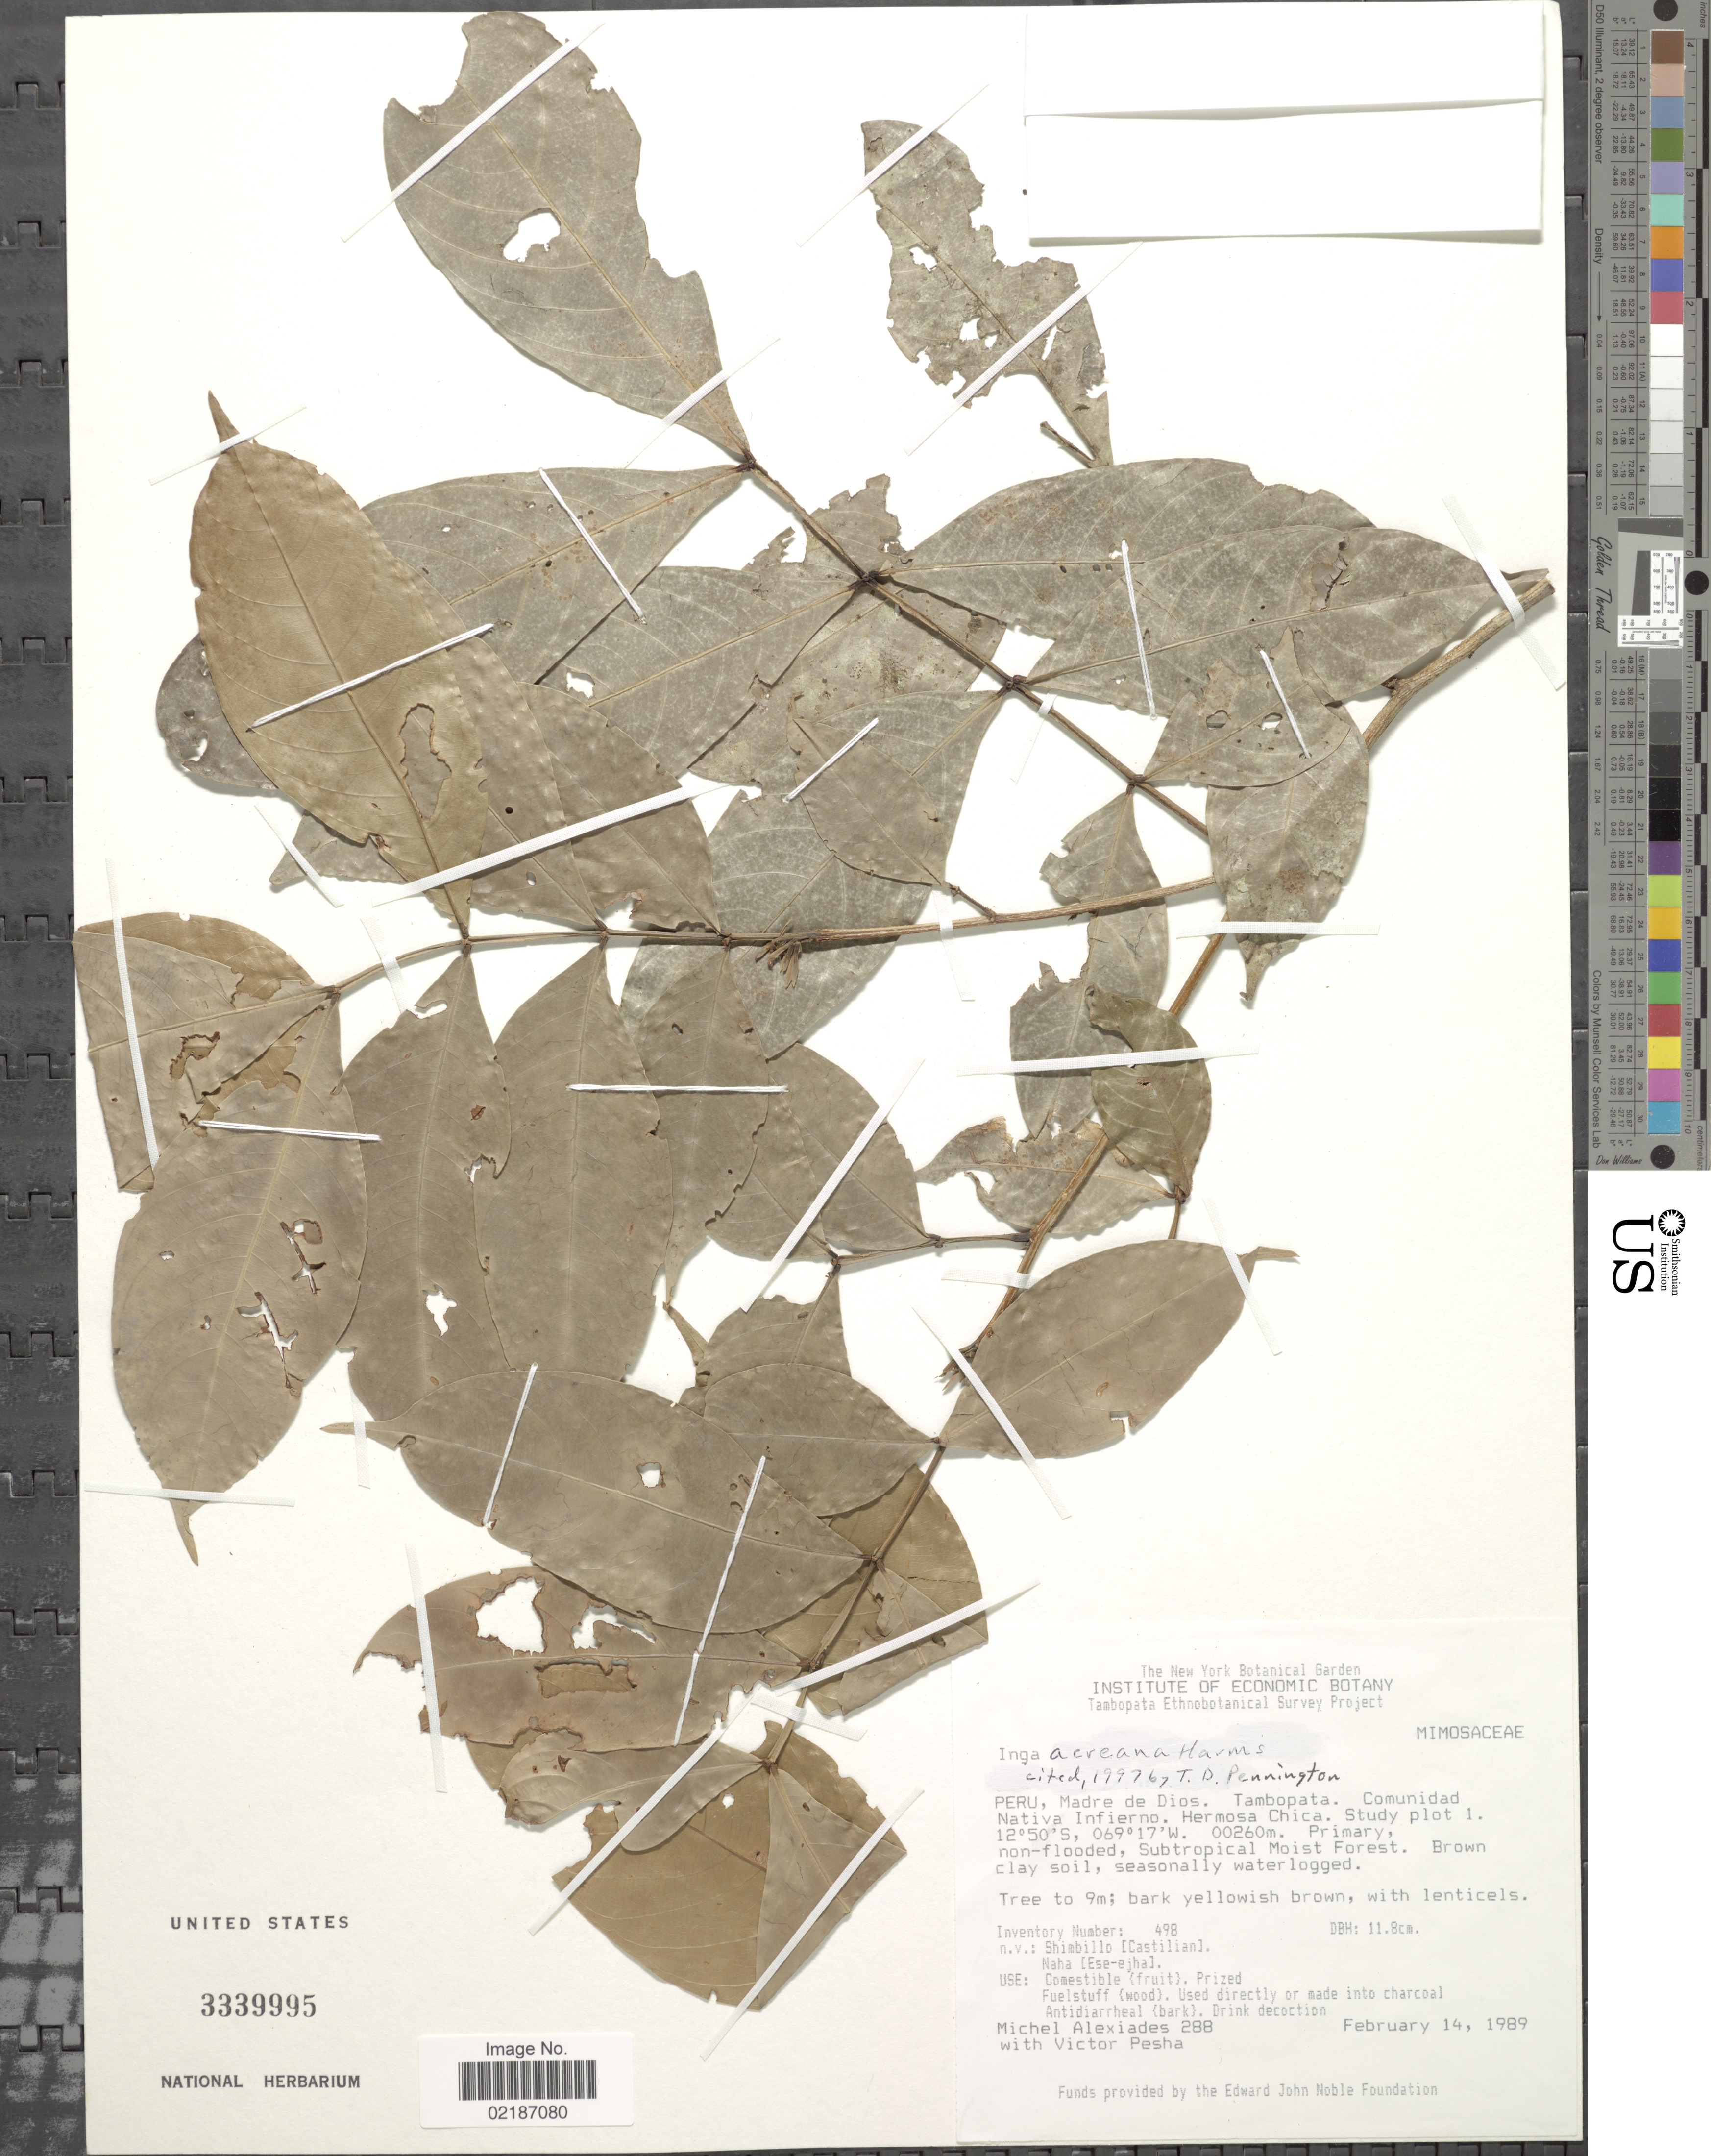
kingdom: Plantae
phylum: Tracheophyta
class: Magnoliopsida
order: Fabales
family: Fabaceae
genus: Inga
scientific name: Inga acreana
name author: Harms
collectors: M. Alexiades & V. Pesha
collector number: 288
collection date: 1989-02-14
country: Peru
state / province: Madre de Dios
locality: Tambapata, Comunidad Nativa Infierno, Hermosa Chica, Study plot 1, subtropical moist forest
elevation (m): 260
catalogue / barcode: US 3339995